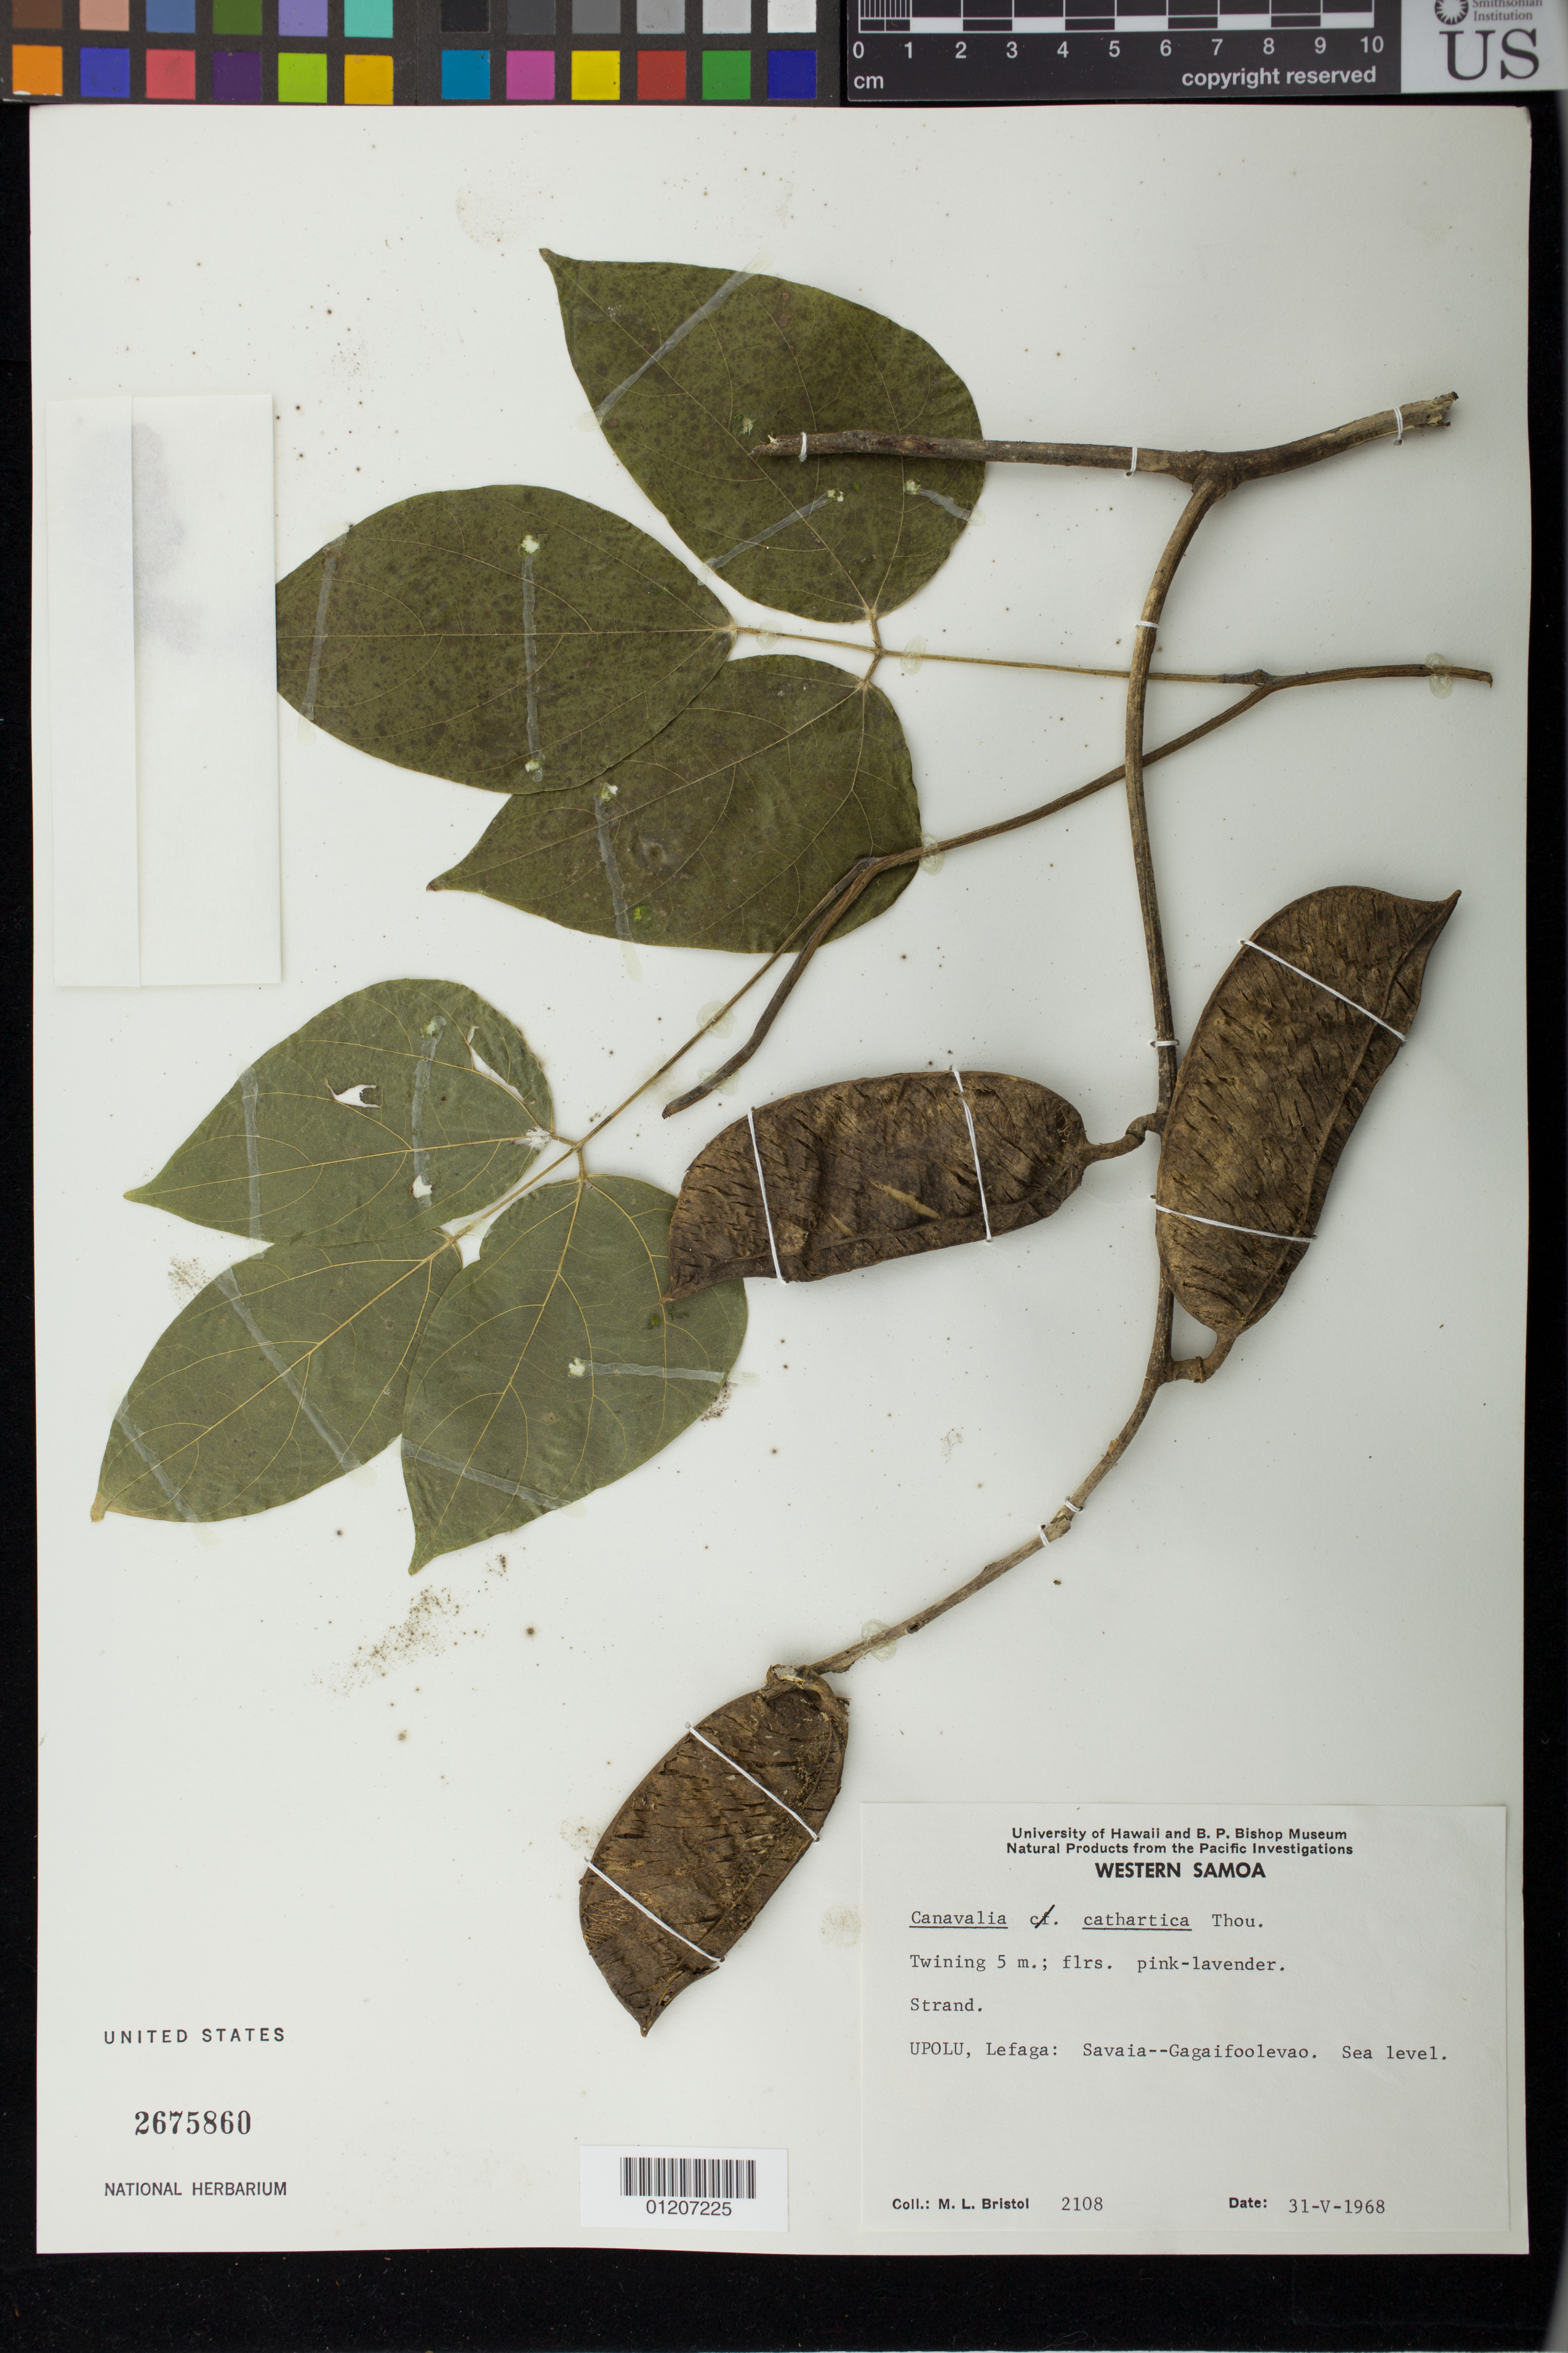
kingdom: Plantae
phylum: Tracheophyta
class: Magnoliopsida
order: Fabales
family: Fabaceae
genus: Canavalia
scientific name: Canavalia cathartica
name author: Thouars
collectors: M. L. Bristol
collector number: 2108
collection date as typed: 31 May 1968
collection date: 1968-05-31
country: Samoa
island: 'Upolu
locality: Lefaga, Savaia--Gagaifoolevao.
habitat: Strand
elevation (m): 0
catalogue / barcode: US 2675860